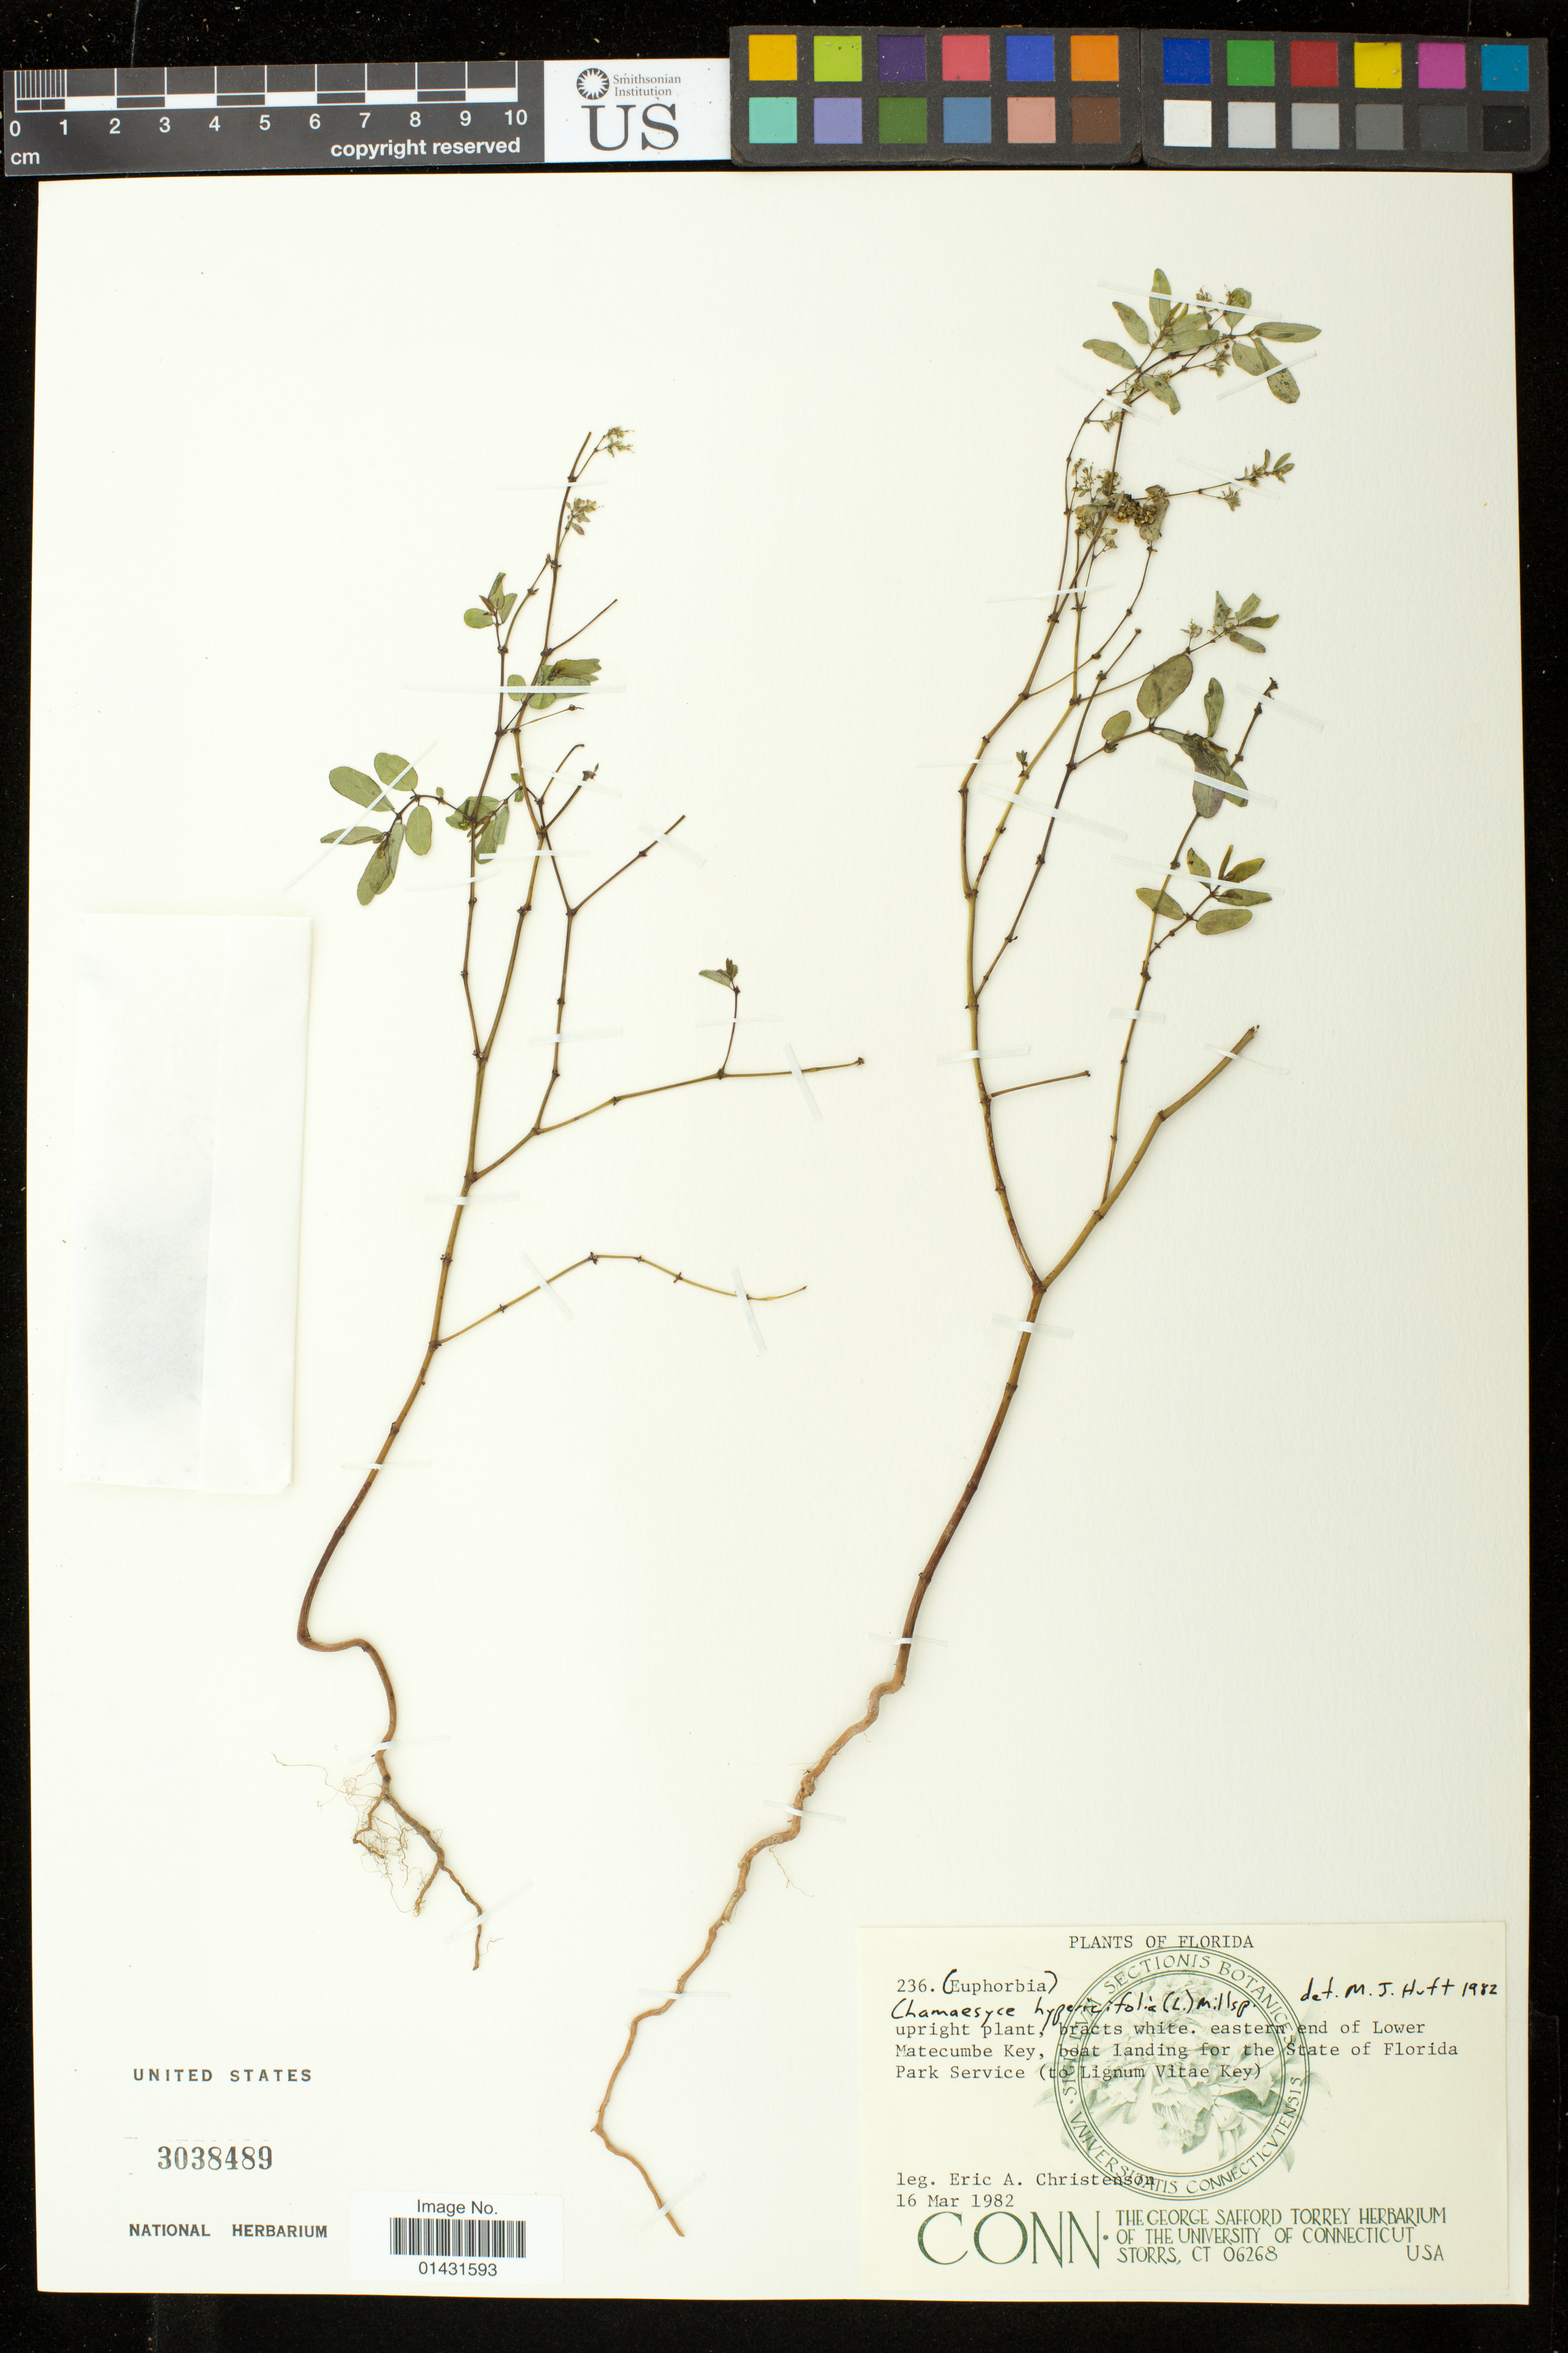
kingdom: Plantae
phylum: Tracheophyta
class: Magnoliopsida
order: Malpighiales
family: Euphorbiaceae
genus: Euphorbia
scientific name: Euphorbia hypericifolia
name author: L.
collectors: E. A. Christenson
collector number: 236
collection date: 1982-03-16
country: United States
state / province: Florida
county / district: Monroe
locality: Eastern end of Lower Matecumbe Key, boat landing for the State of Florida Park Service (to Lignum Vitae Key)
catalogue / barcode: US 3038489